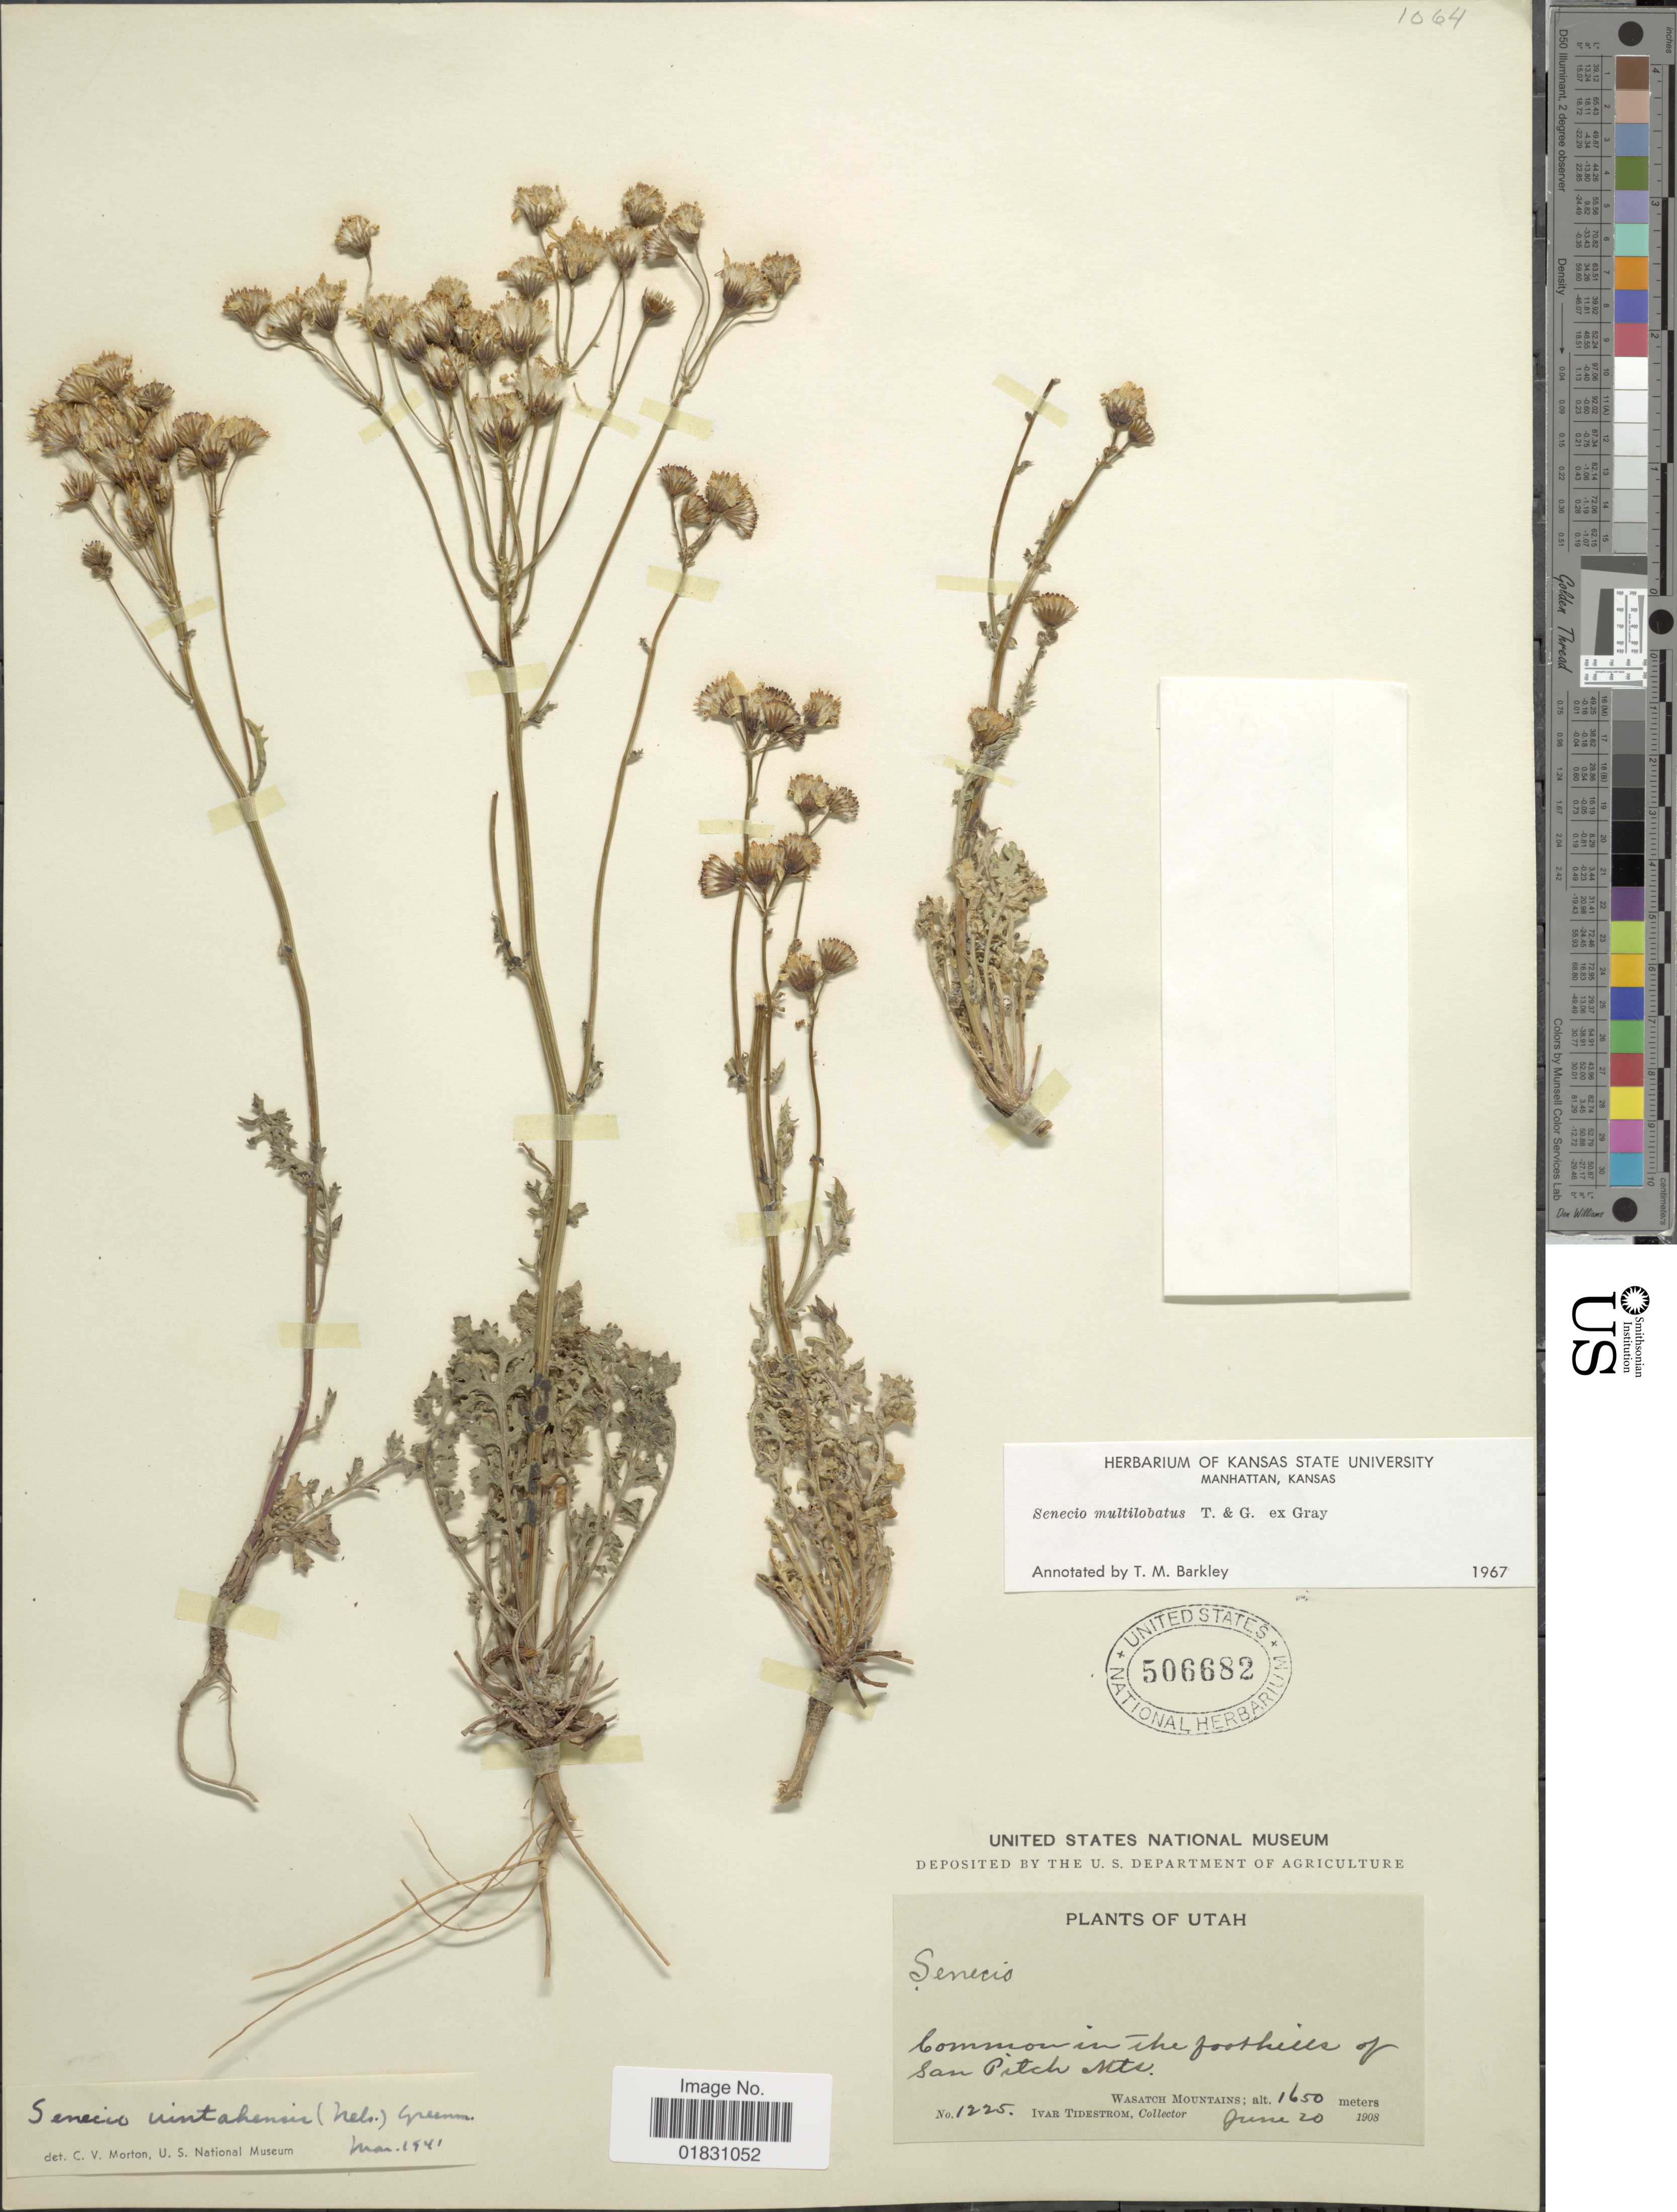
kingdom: Plantae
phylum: Tracheophyta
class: Magnoliopsida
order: Asterales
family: Asteraceae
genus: Packera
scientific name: Packera multilobata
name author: (Torr. & A. Gray) W.A. Weber & Á. Löve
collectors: I. F. Tidestrom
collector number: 1225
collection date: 1908-06-20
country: United States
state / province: Utah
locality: Common on the foothills of San Pitch Mts., Wasatch Mountains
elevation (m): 1650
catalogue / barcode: US 506682